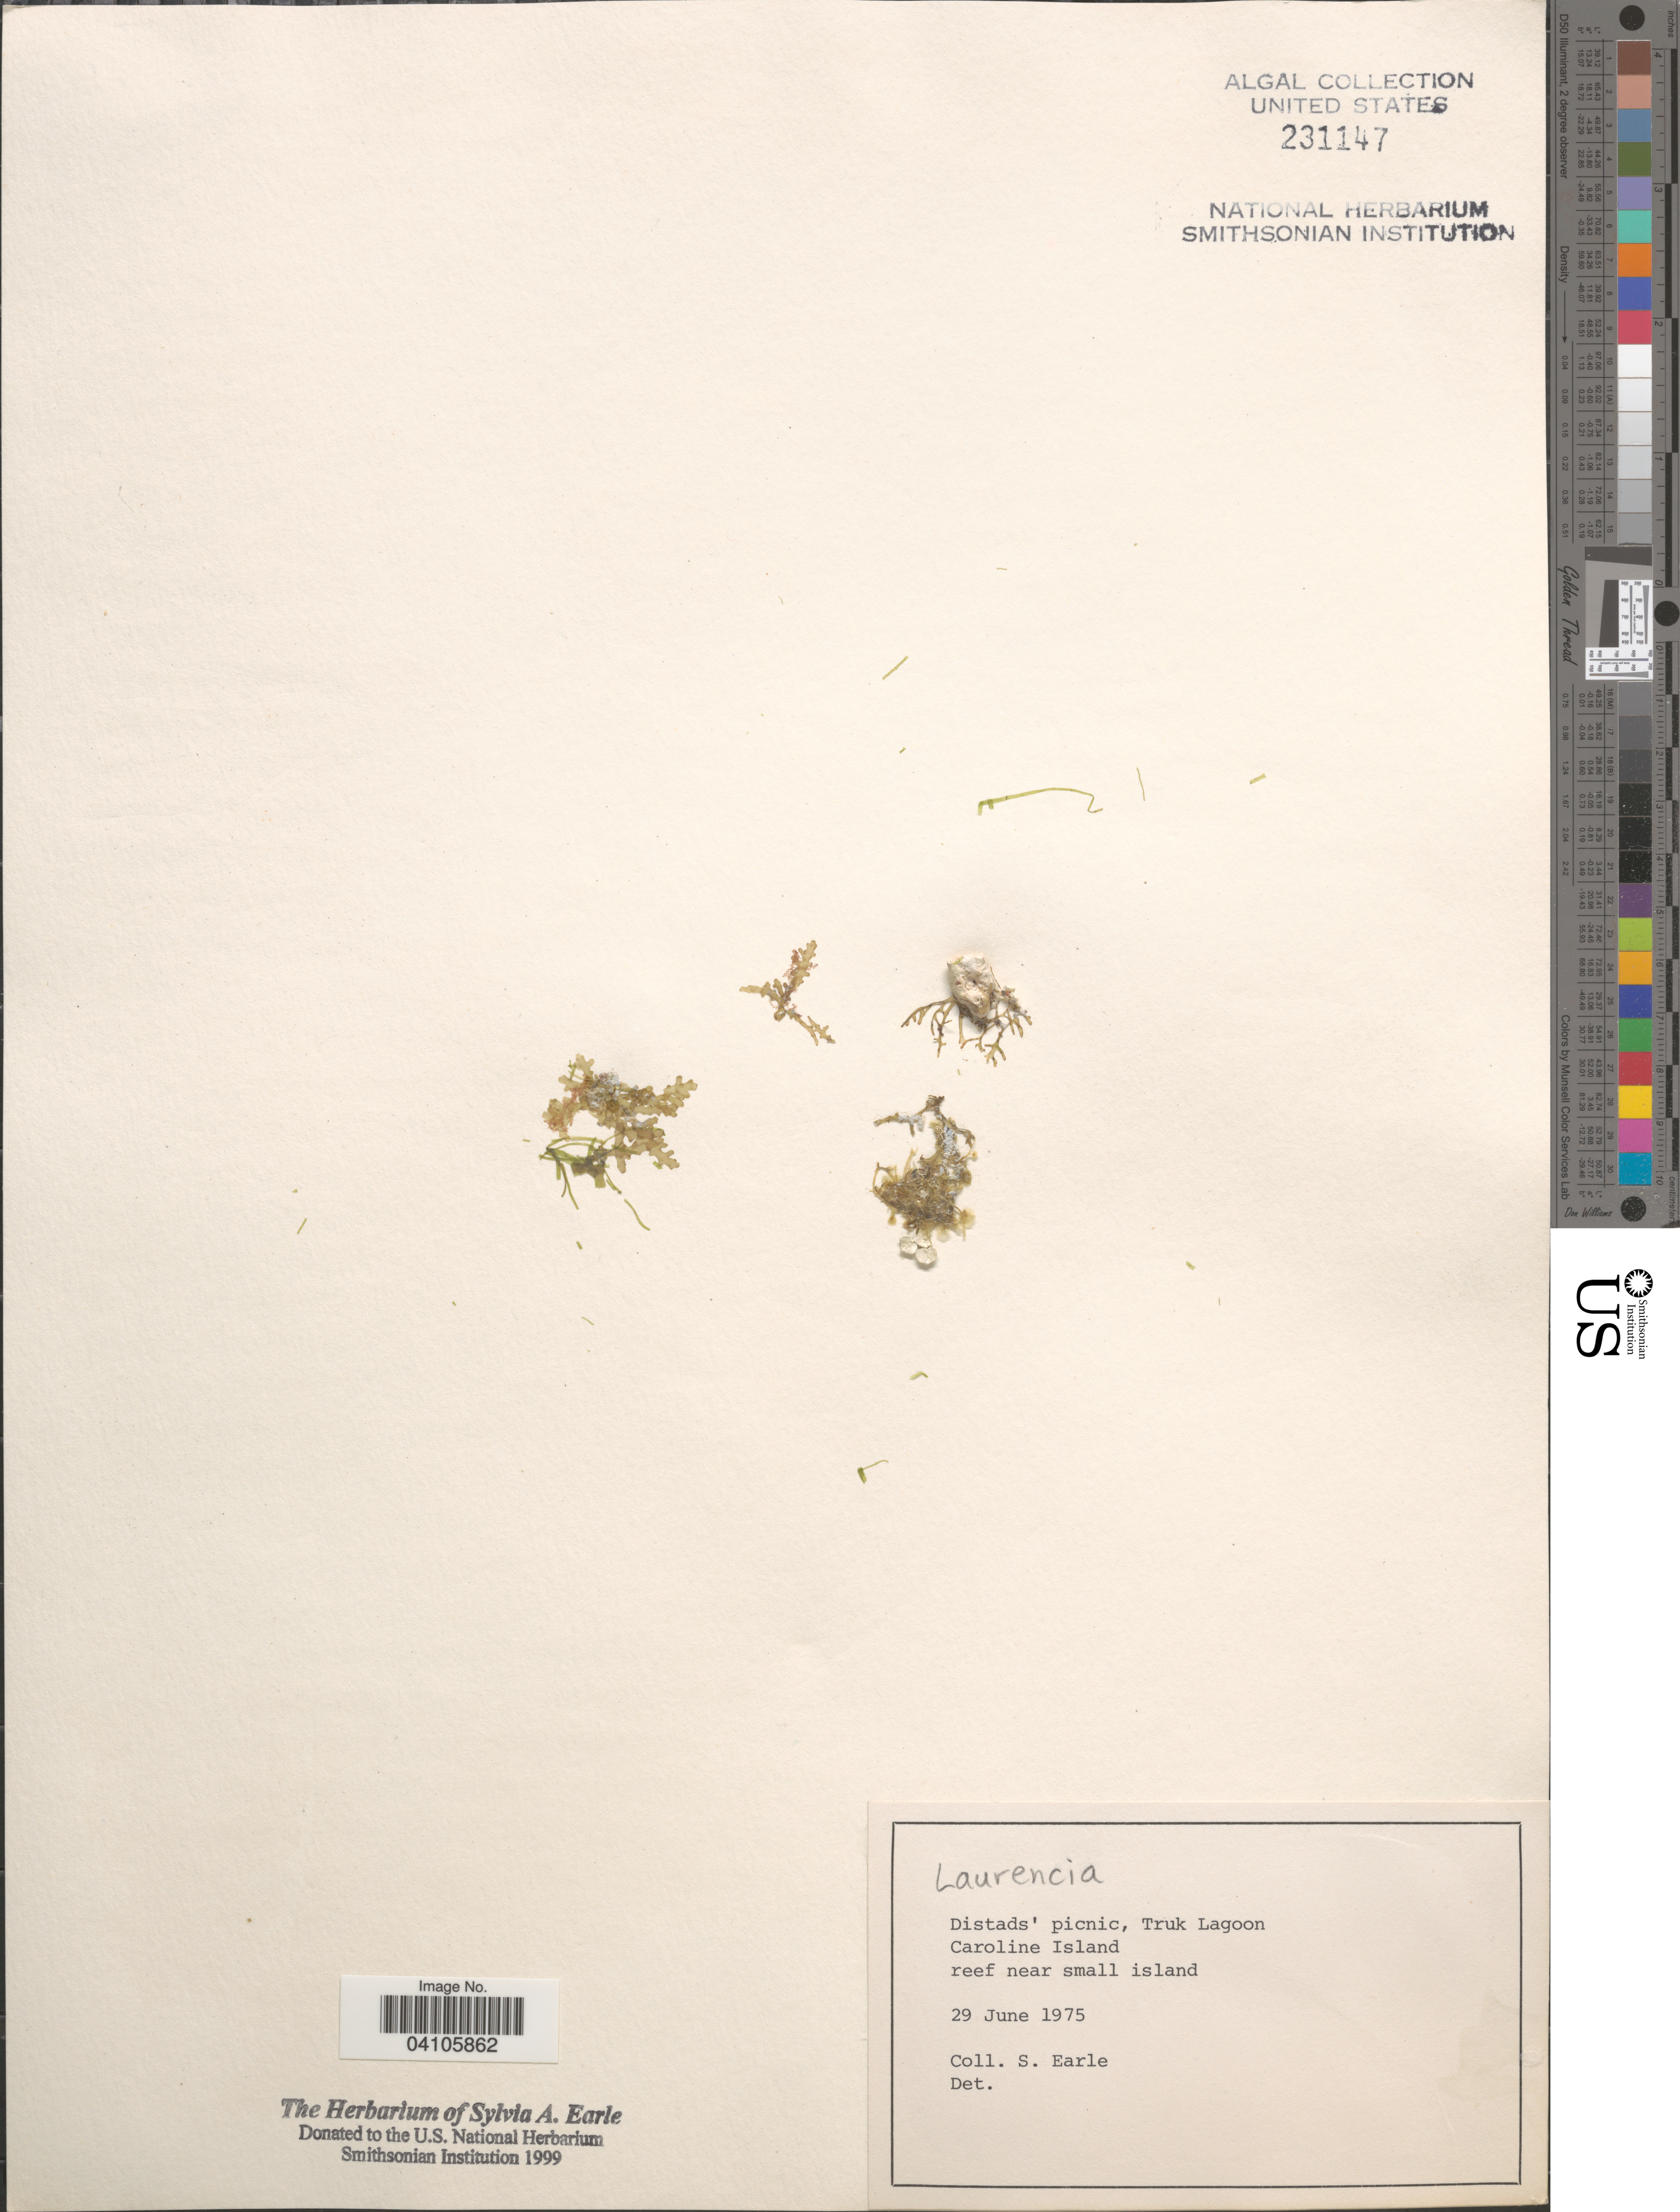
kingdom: Plantae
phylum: Rhodophyta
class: Florideophyceae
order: Ceramiales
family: Rhodomelaceae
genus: Laurencia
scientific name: Laurencia sp.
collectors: S. A. Earle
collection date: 1975-06-29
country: Micronesia, Federated States of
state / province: Truk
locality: Distads' picnic, Truk Lagoon. Caroline Island.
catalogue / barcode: US 231147